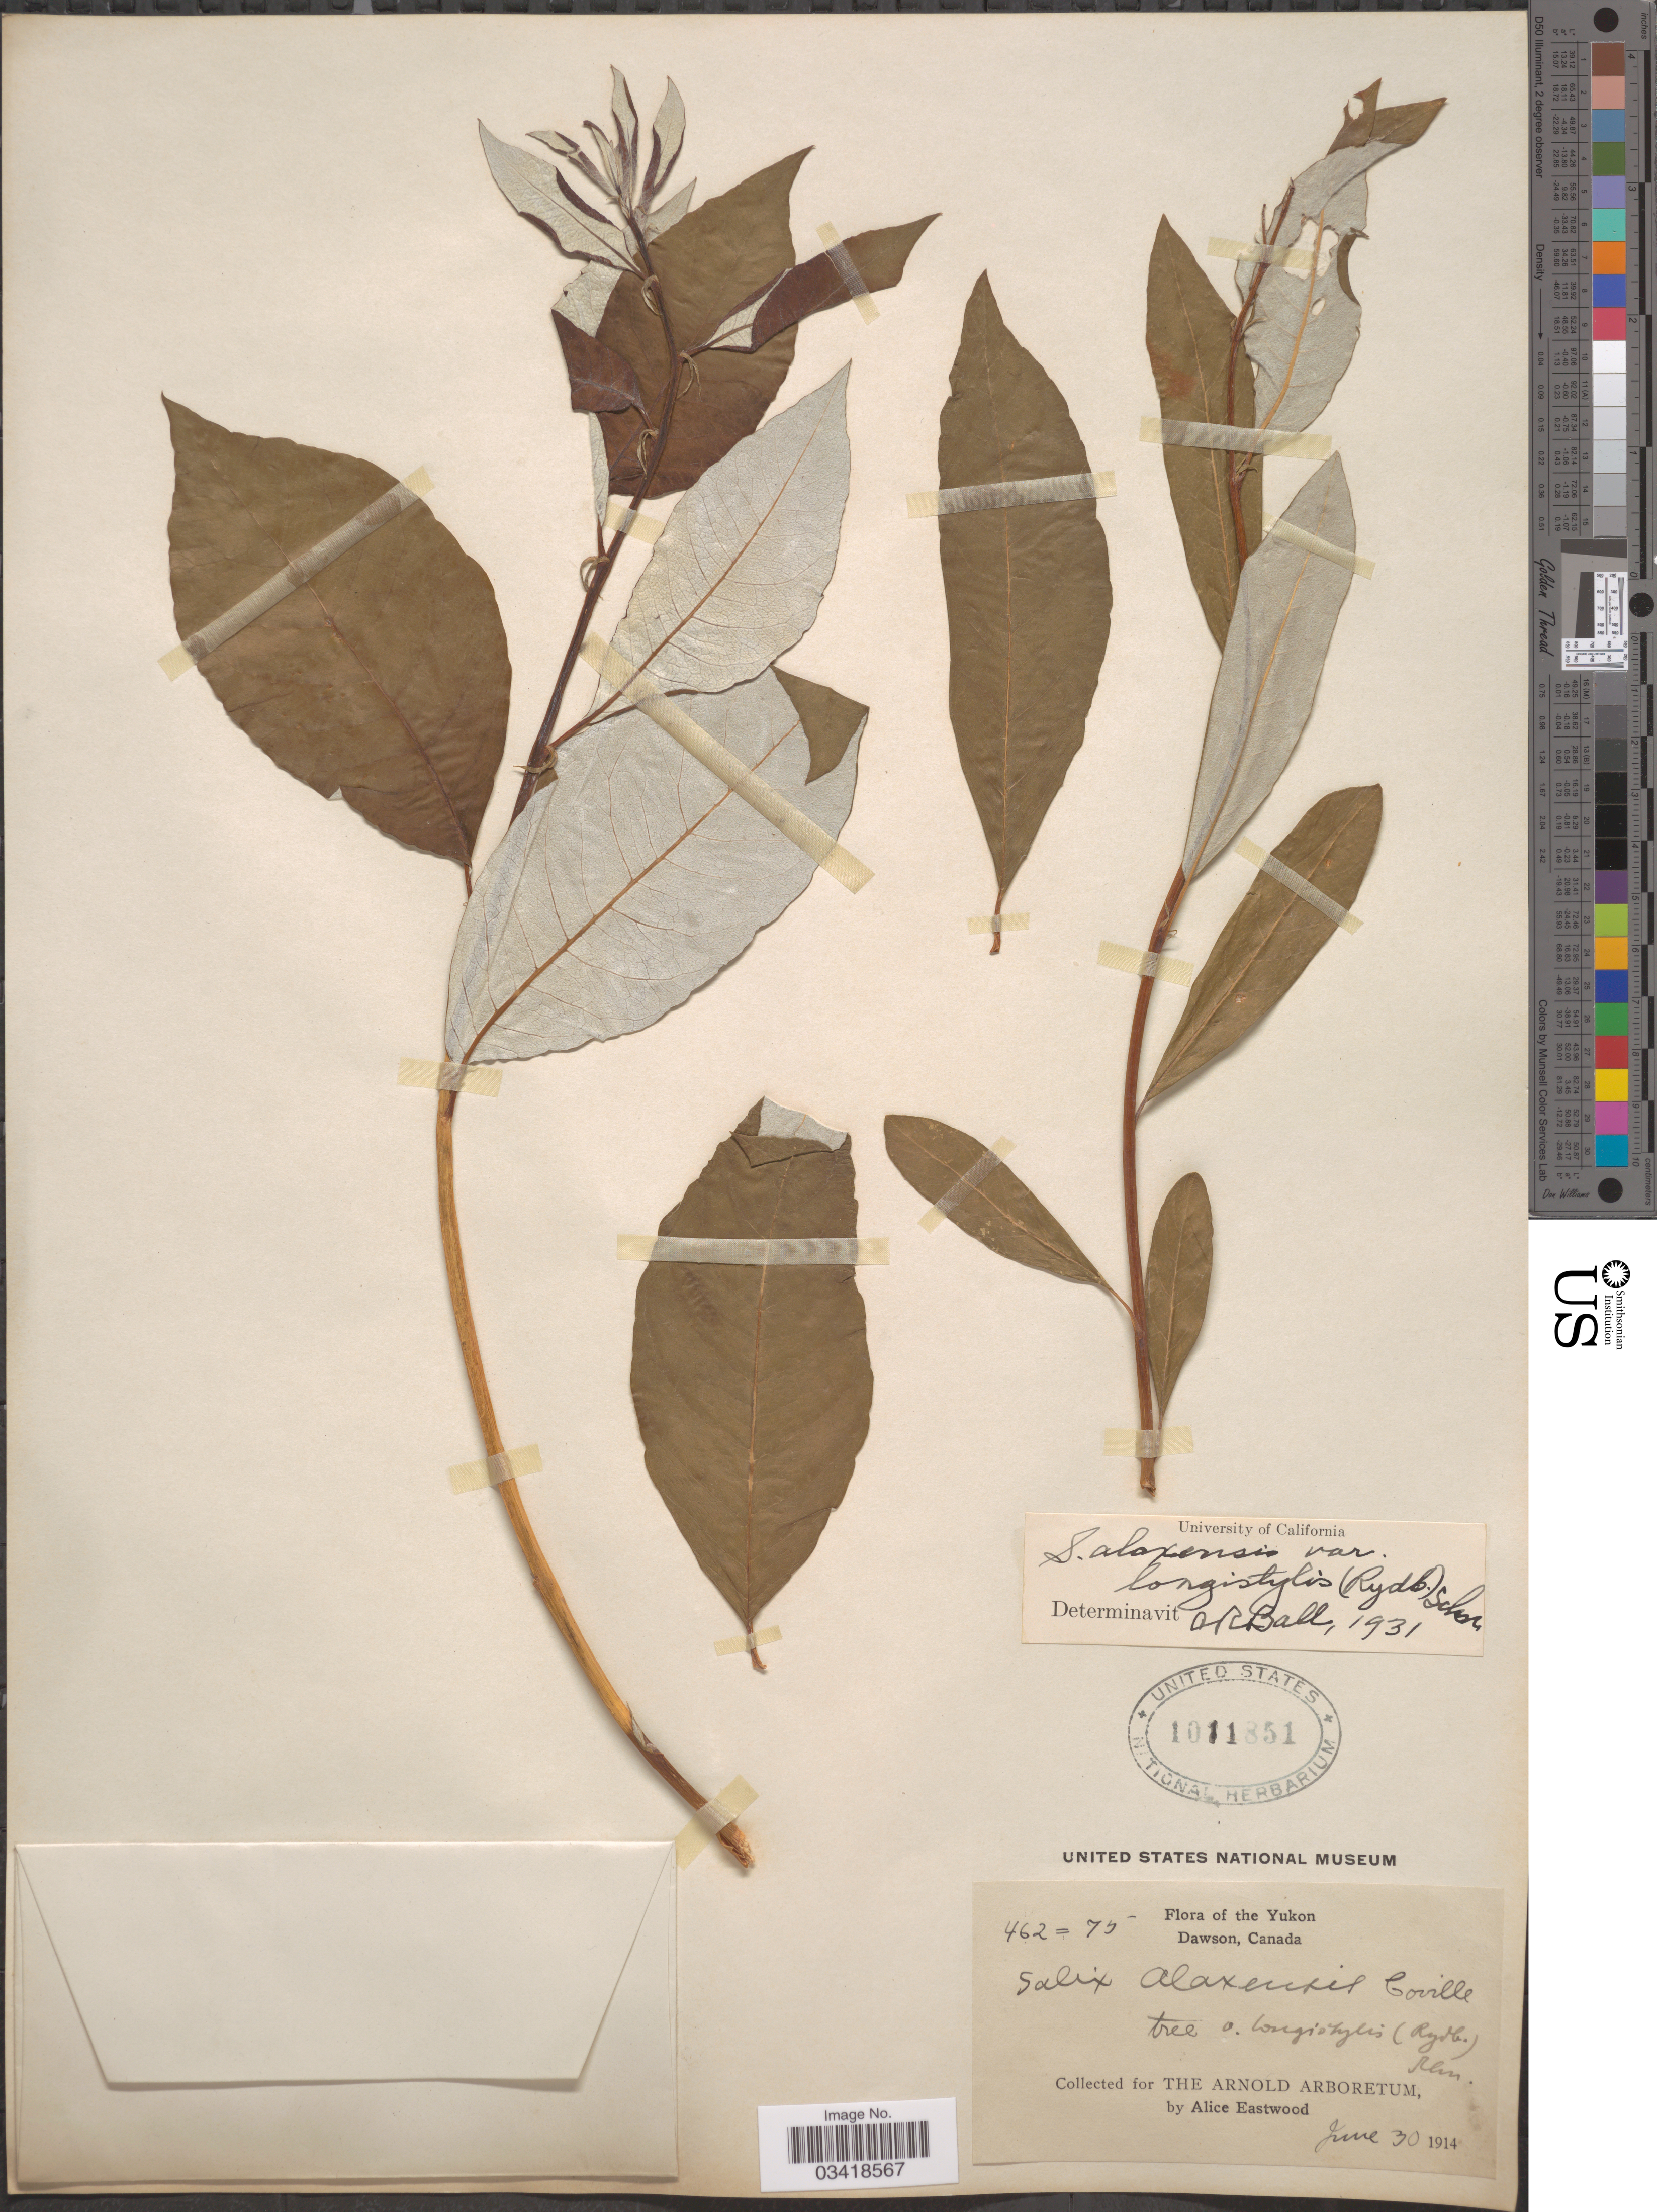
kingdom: Plantae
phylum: Tracheophyta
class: Magnoliopsida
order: Malpighiales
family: Salicaceae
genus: Salix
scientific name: Salix alaxensis var. longistylis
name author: (Rydb.) C.K. Schneid.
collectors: A. Eastwood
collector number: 462=75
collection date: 1914-06-30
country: Canada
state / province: Yukon Territory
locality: The Yukon. Dawson.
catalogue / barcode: US 1011851